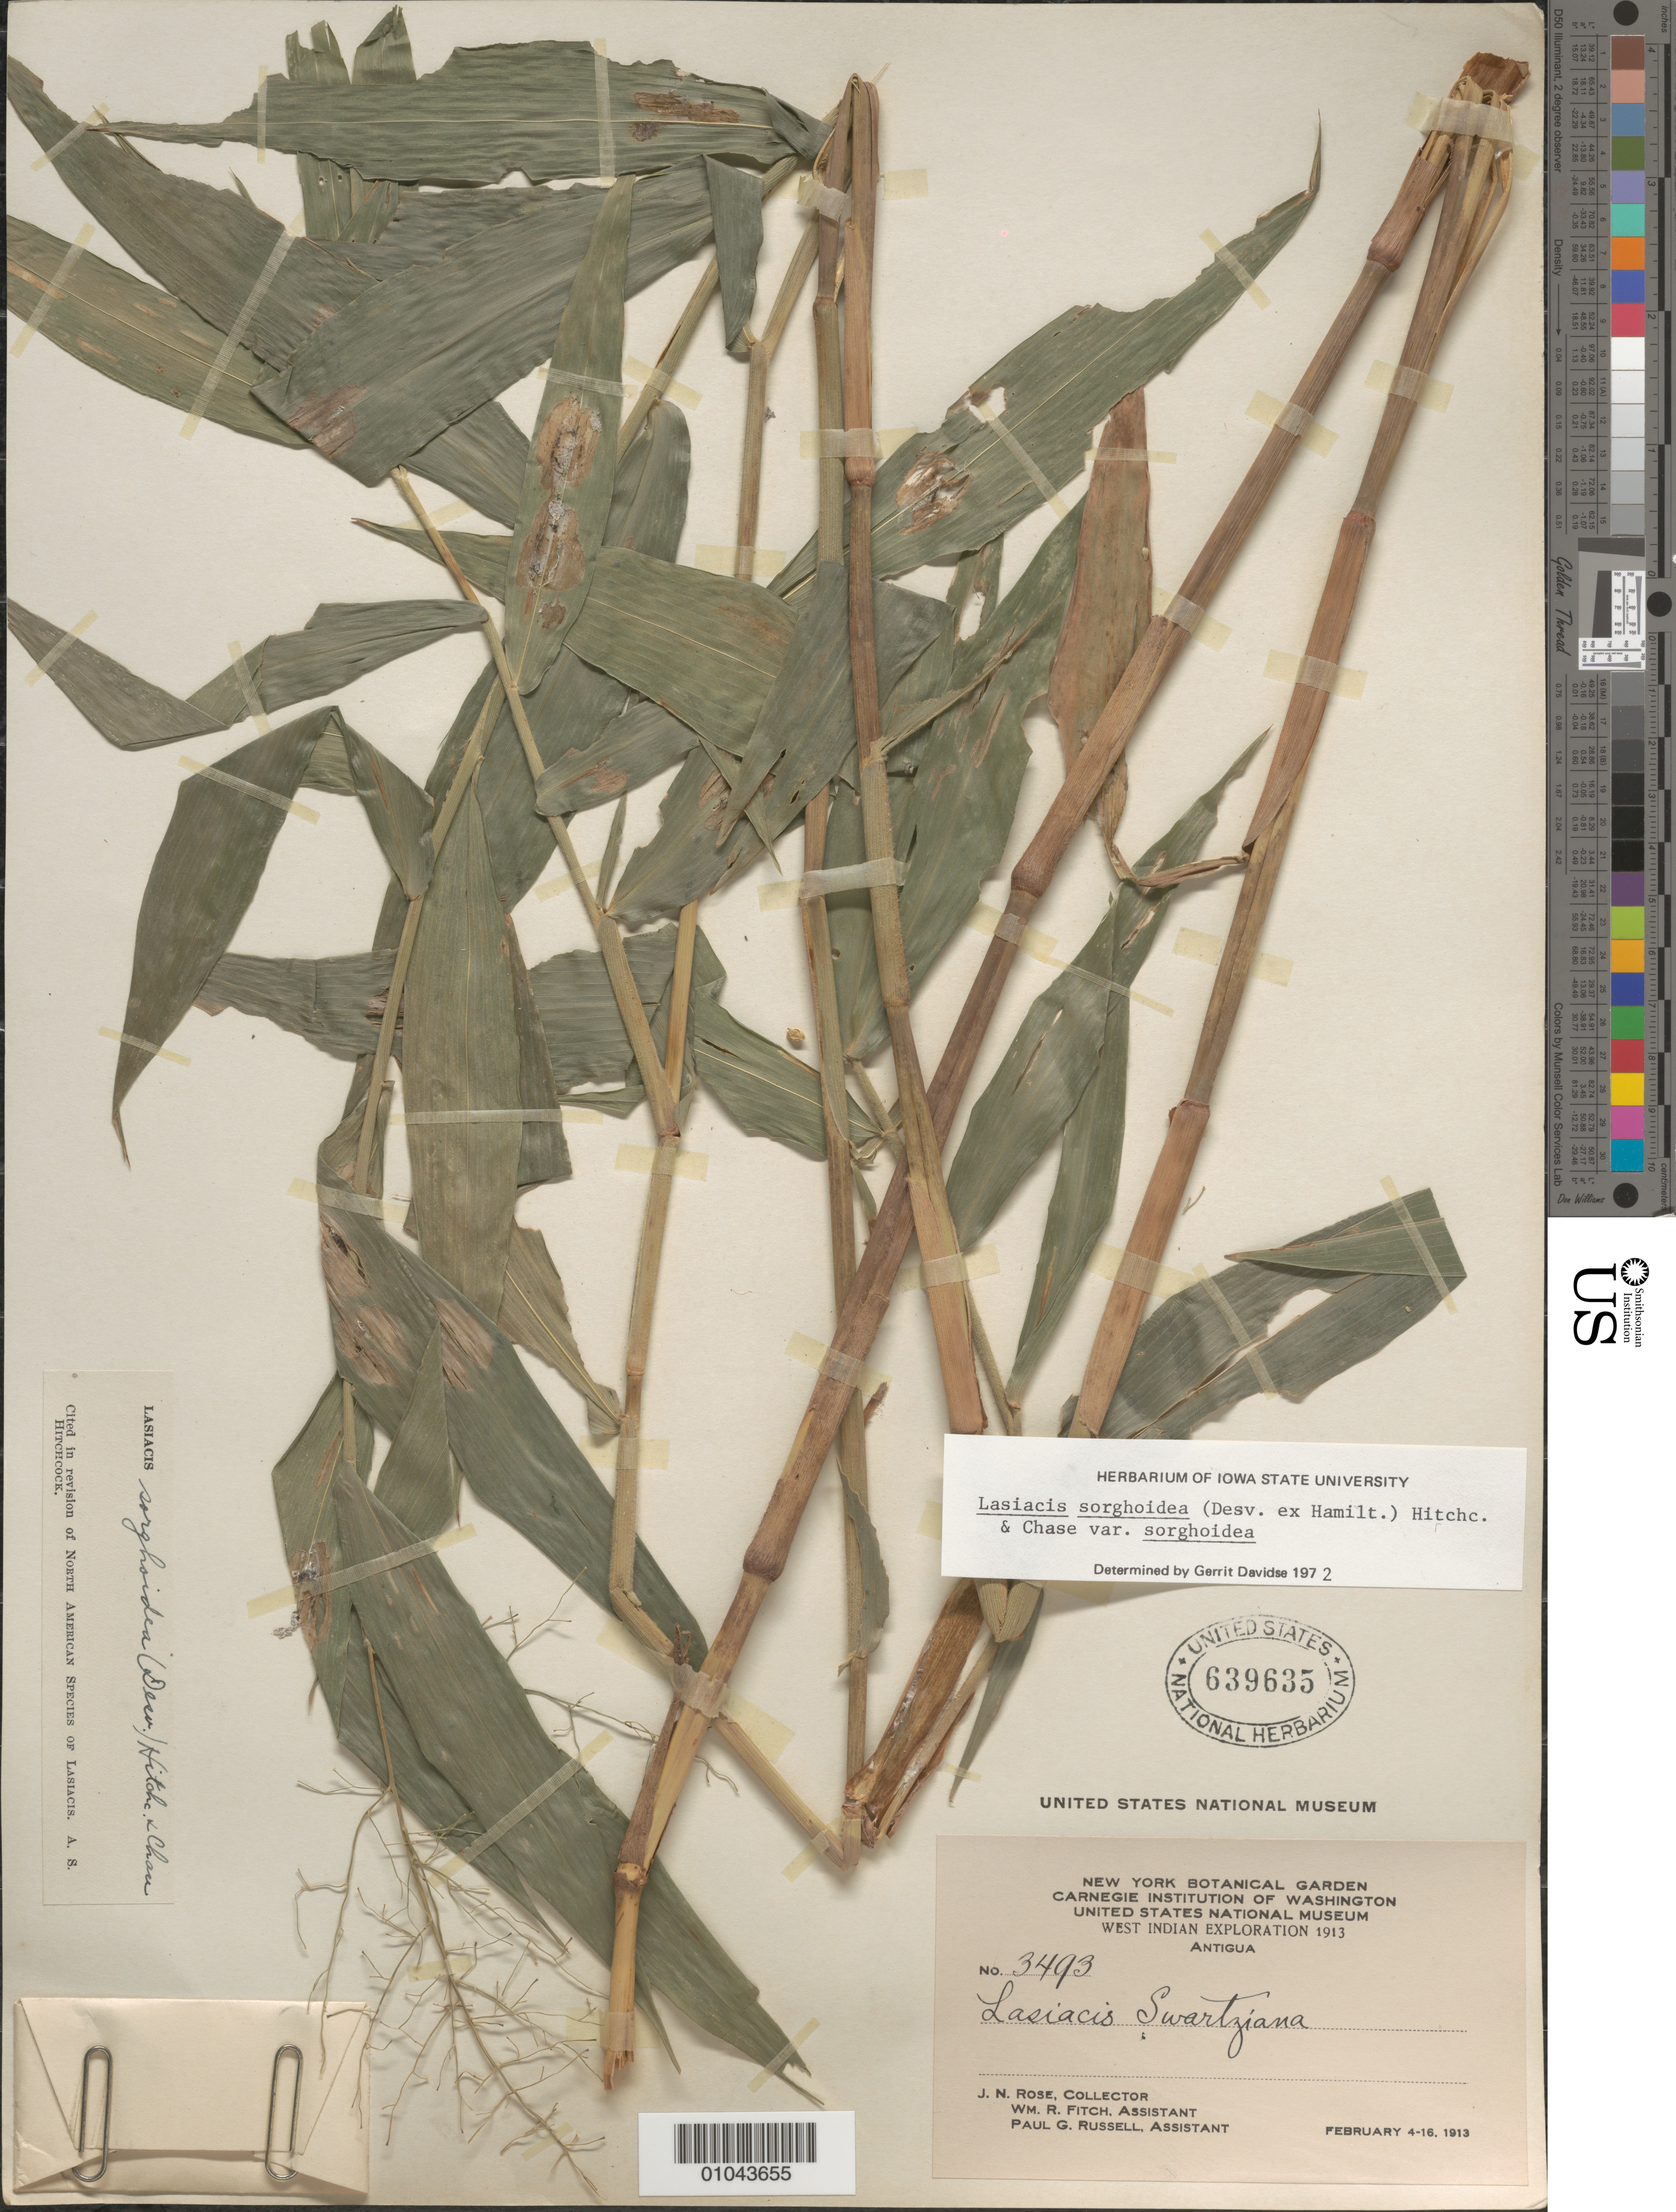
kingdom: Plantae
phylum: Tracheophyta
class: Liliopsida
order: Poales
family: Poaceae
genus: Lasiacis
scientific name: Lasiacis sorghoidea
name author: (Desv. ex Ham.) Hitchc. & Chase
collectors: J. N. Rose, W. R. Fitch & P. G. Russell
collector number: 3493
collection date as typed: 04 Feb 1913 to 16 Feb 1913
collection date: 1913-02-04/1913-02-16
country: Antigua and Barbuda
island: Antigua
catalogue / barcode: US 639635